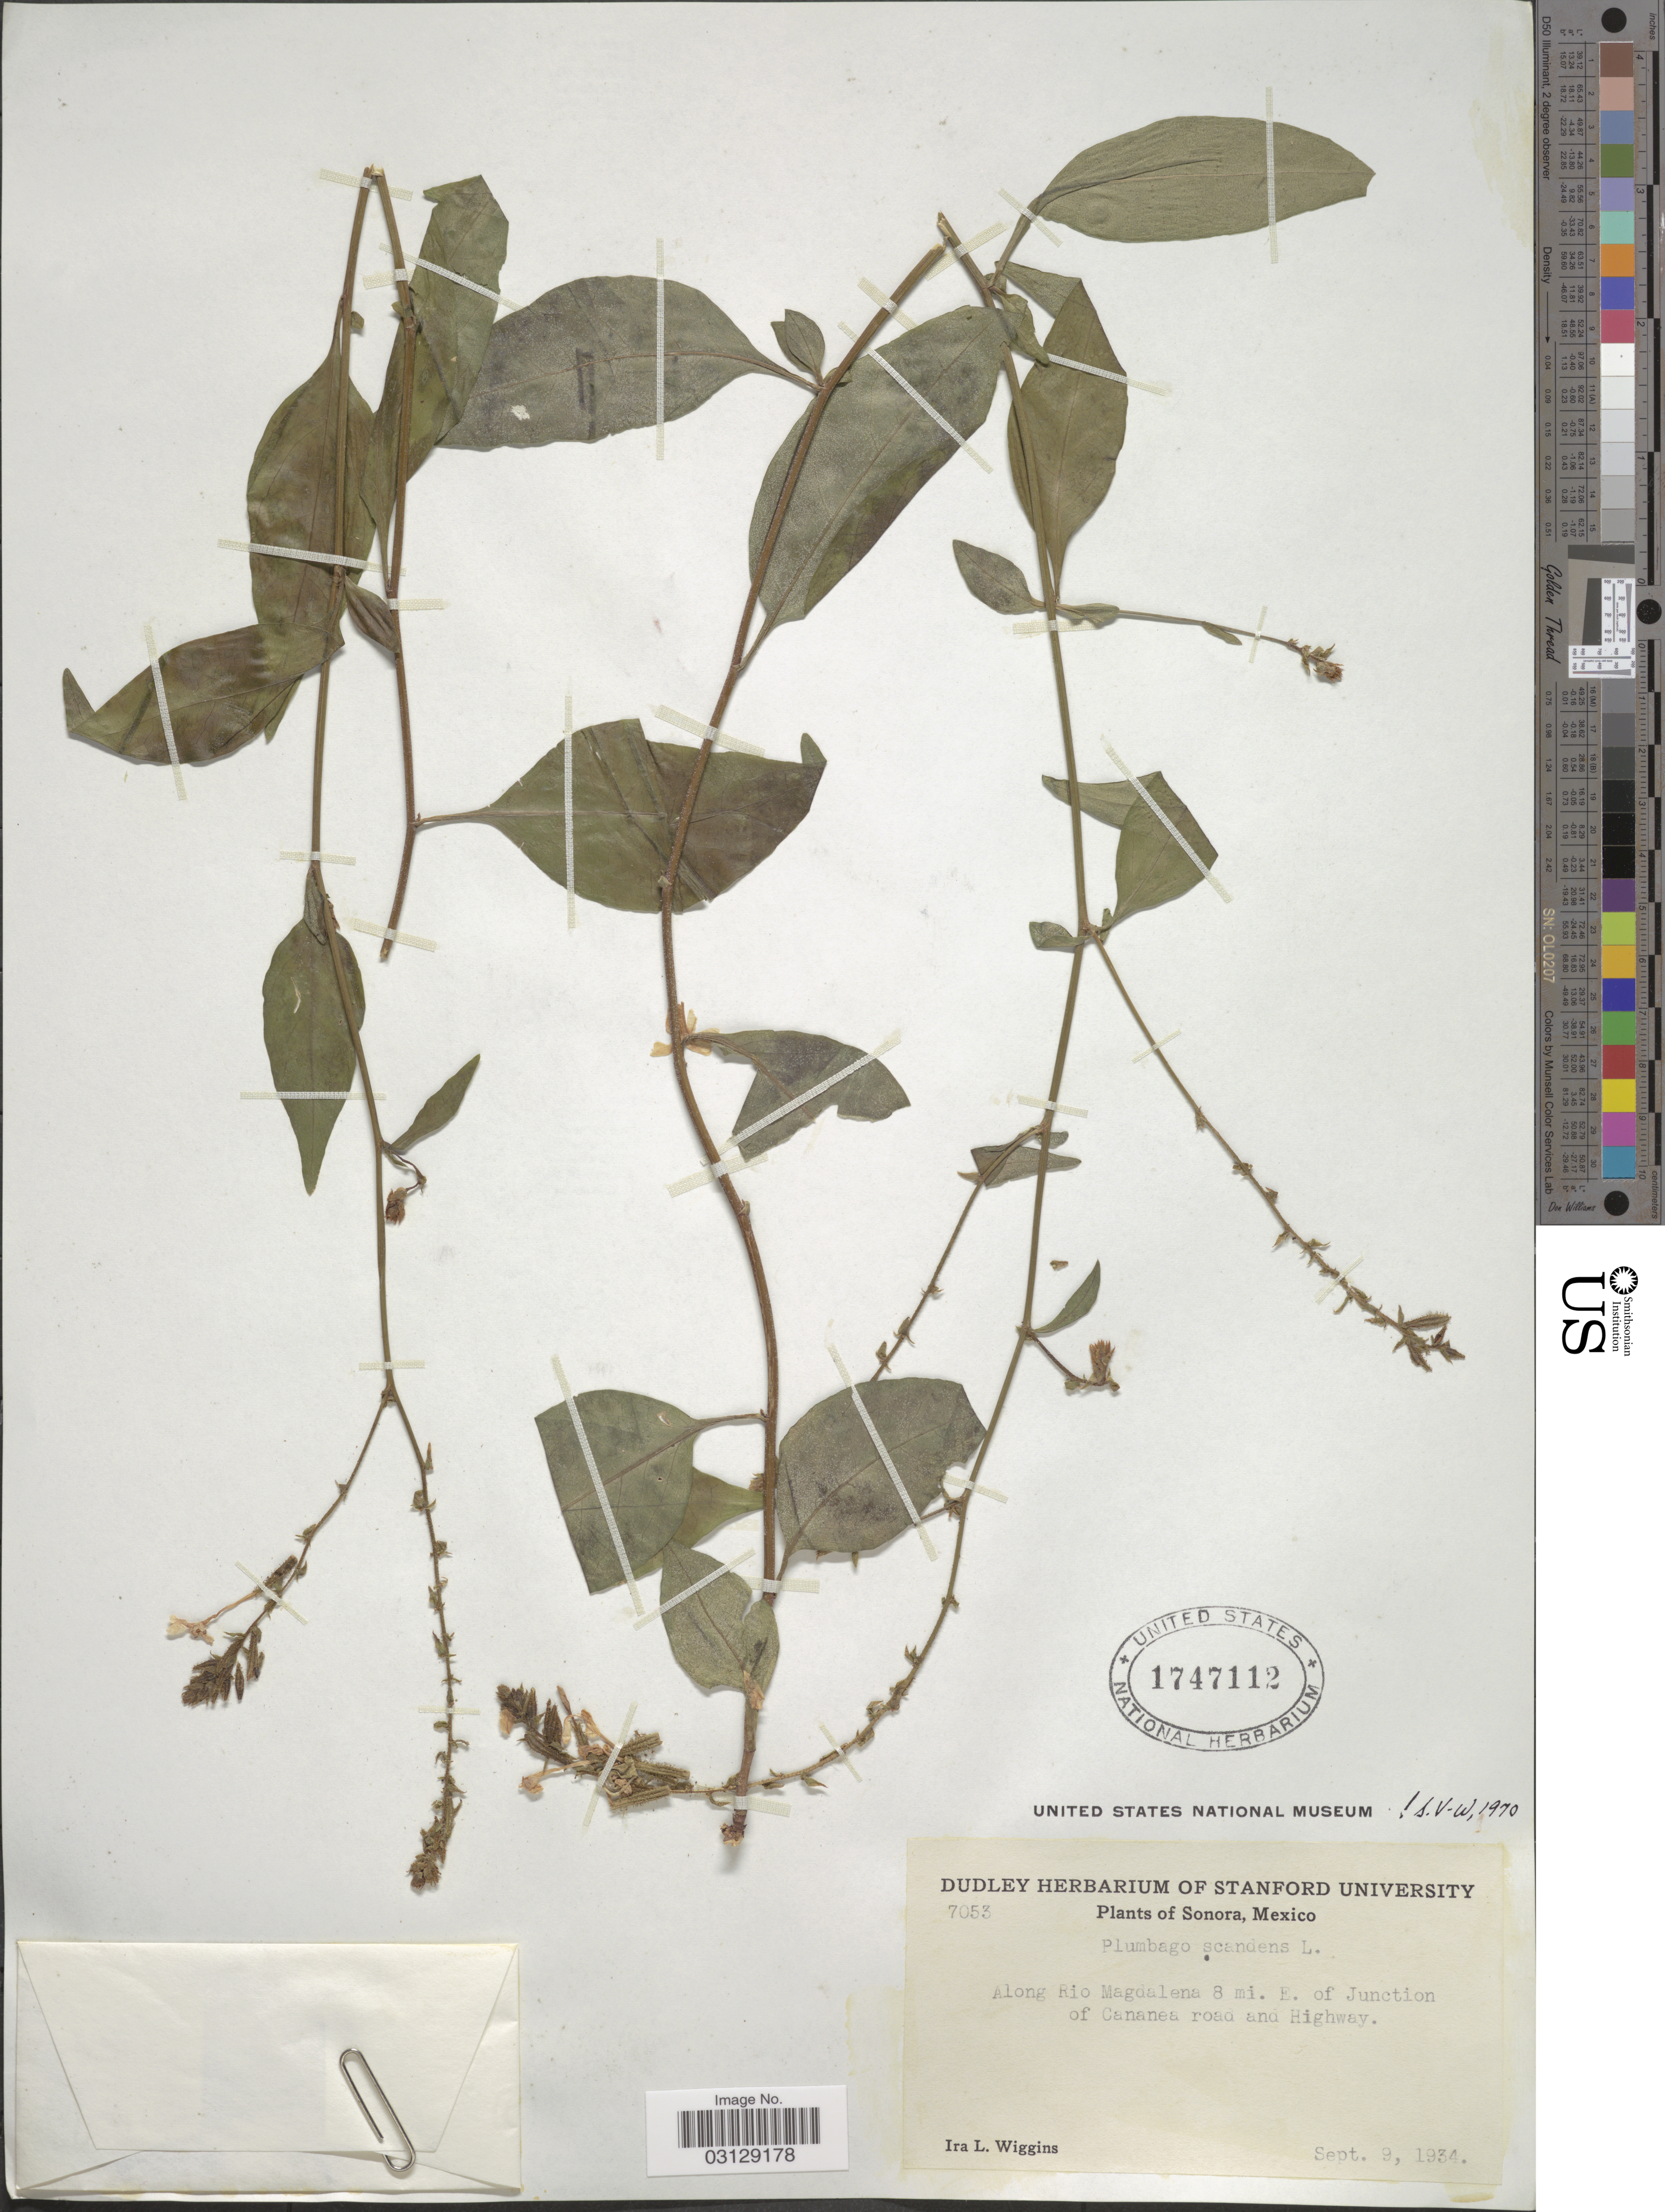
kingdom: Plantae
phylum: Tracheophyta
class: Magnoliopsida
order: Caryophyllales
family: Plumbaginaceae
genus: Plumbago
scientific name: Plumbago scandens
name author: L.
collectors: I. L. Wiggins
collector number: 7053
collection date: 1934-09-09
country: Mexico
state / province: Sonora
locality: Along Rio Magdalena 8 mi. E. of Junction of Cananea road and Highway.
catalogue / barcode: US 1747112